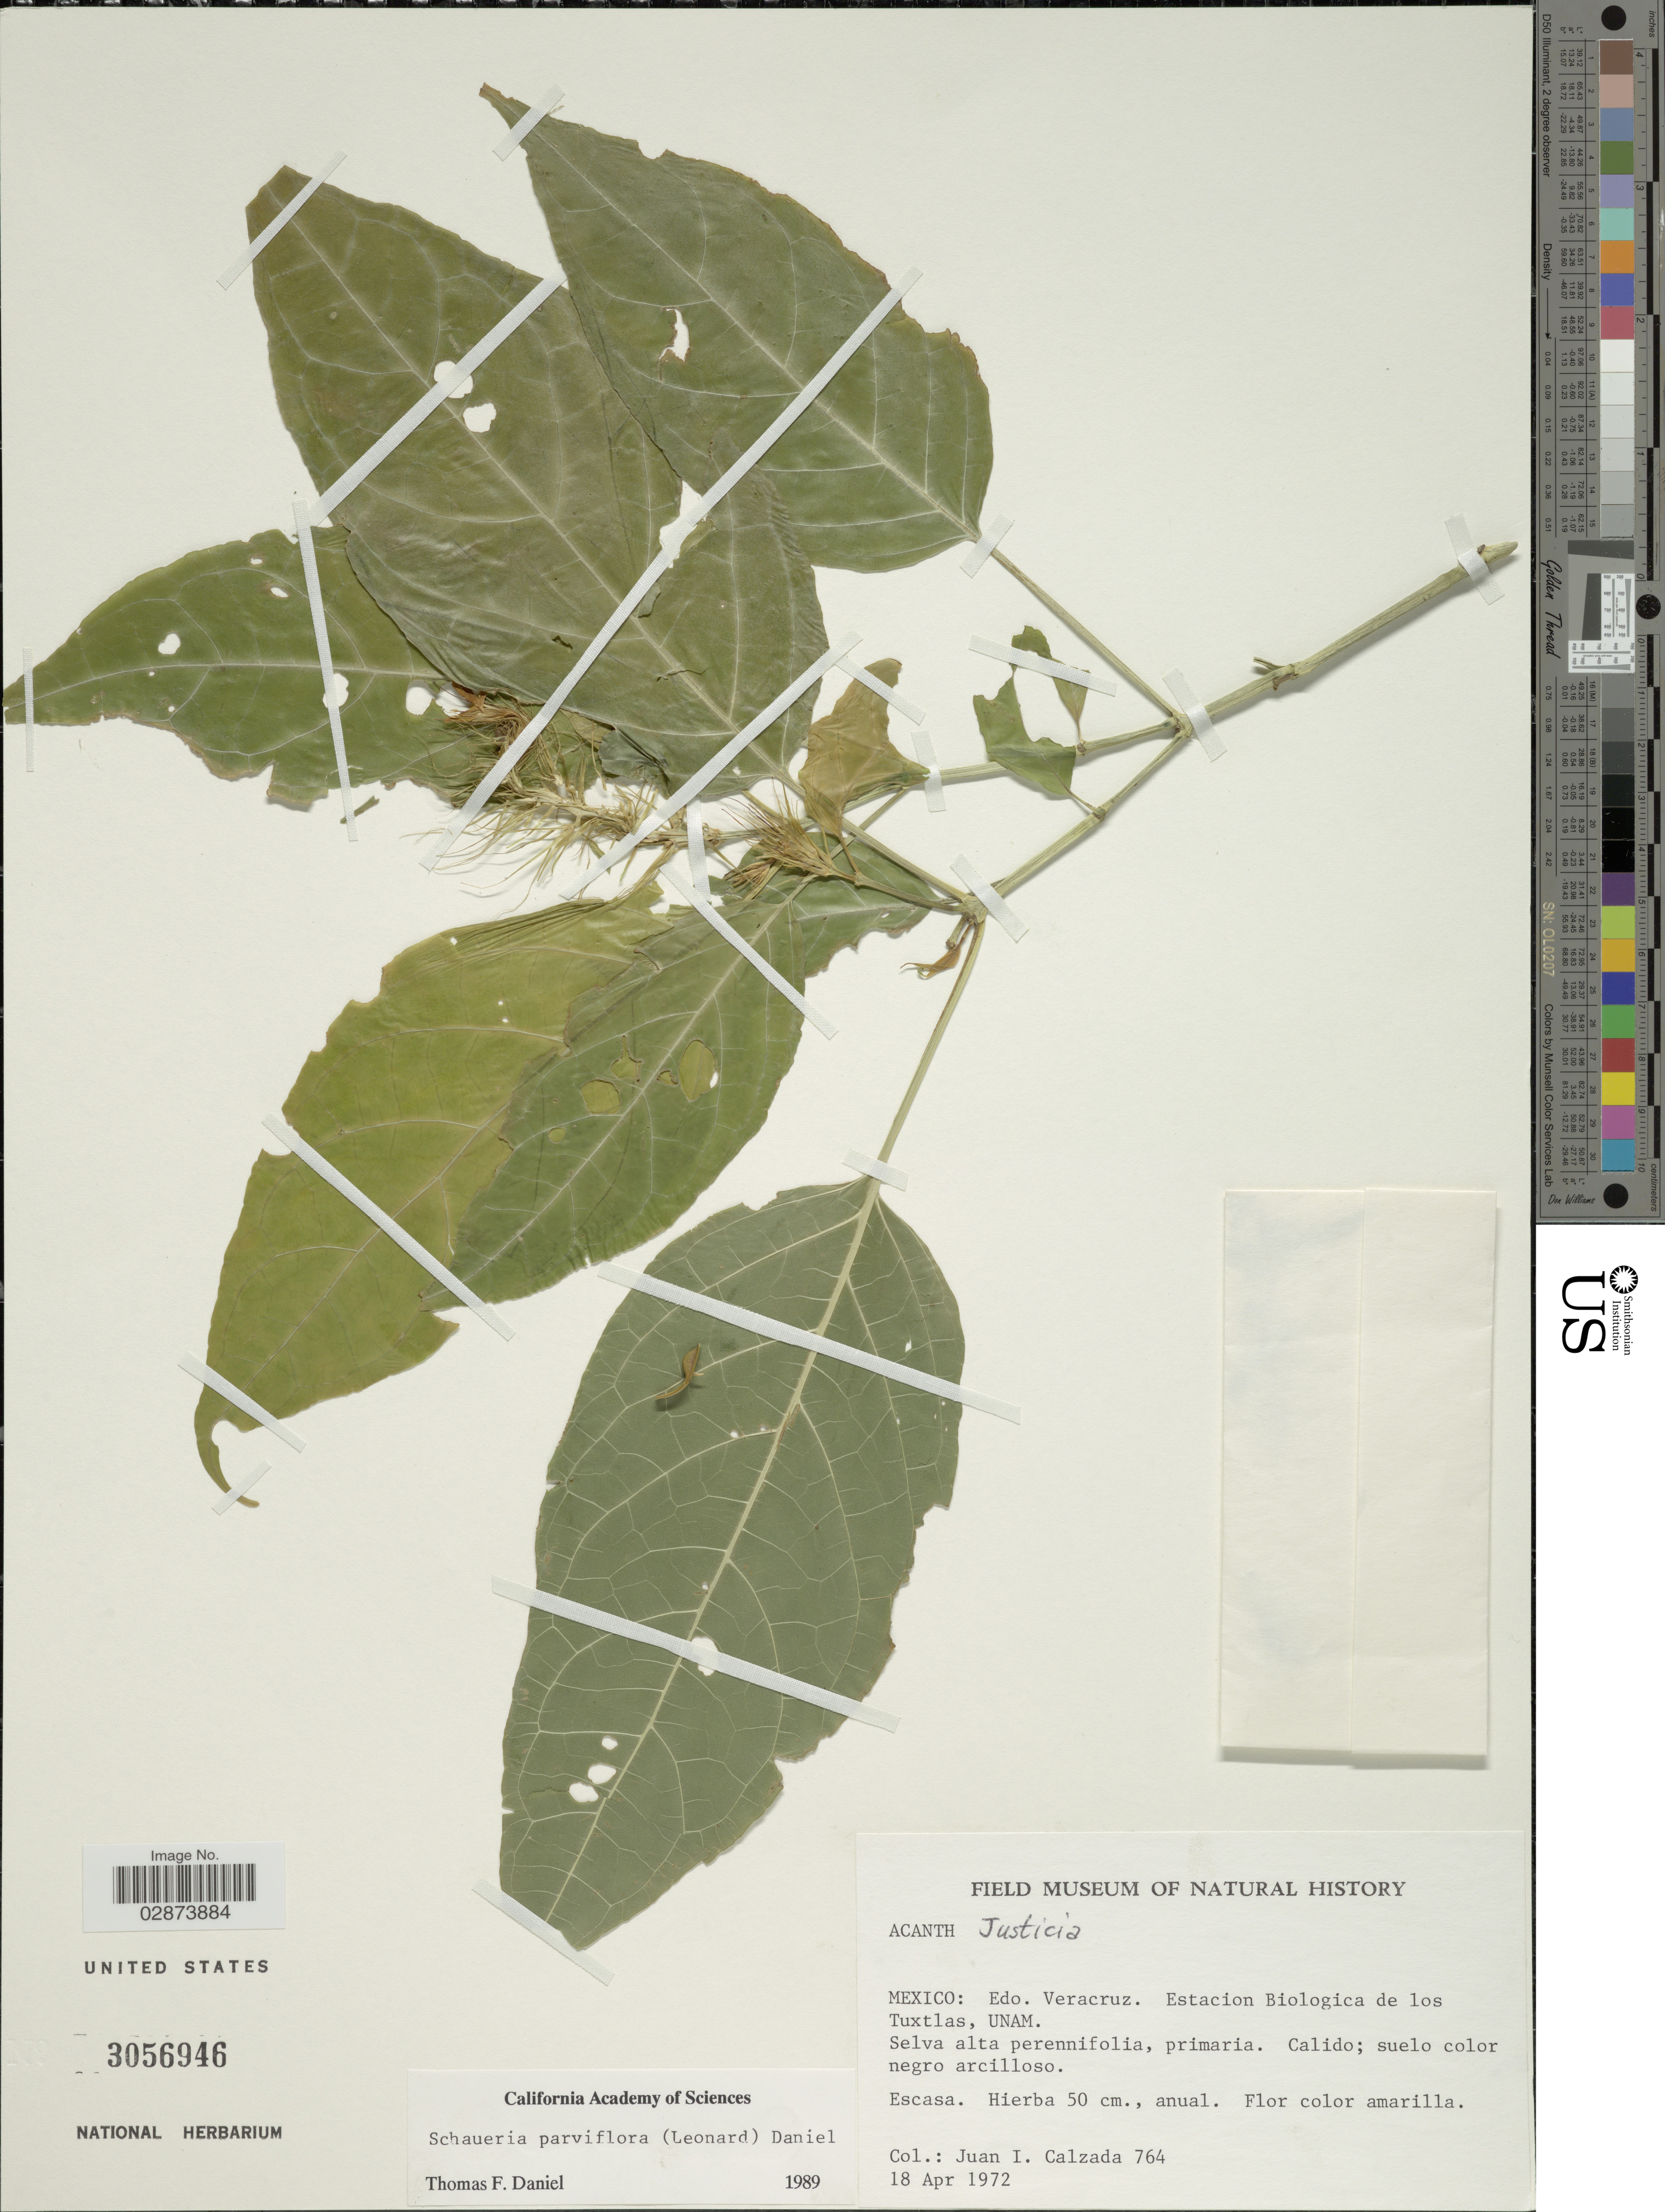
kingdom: Plantae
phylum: Tracheophyta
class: Magnoliopsida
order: Lamiales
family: Acanthaceae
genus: Schaueria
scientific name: Schaueria parviflora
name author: (Leonard) T.F. Daniel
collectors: J. I. Calzada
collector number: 764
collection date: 1972-04-18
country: Mexico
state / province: Veracruz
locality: Estacion Biologica de los Tuxtlas, UNAM. Calido.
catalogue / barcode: US 3056946